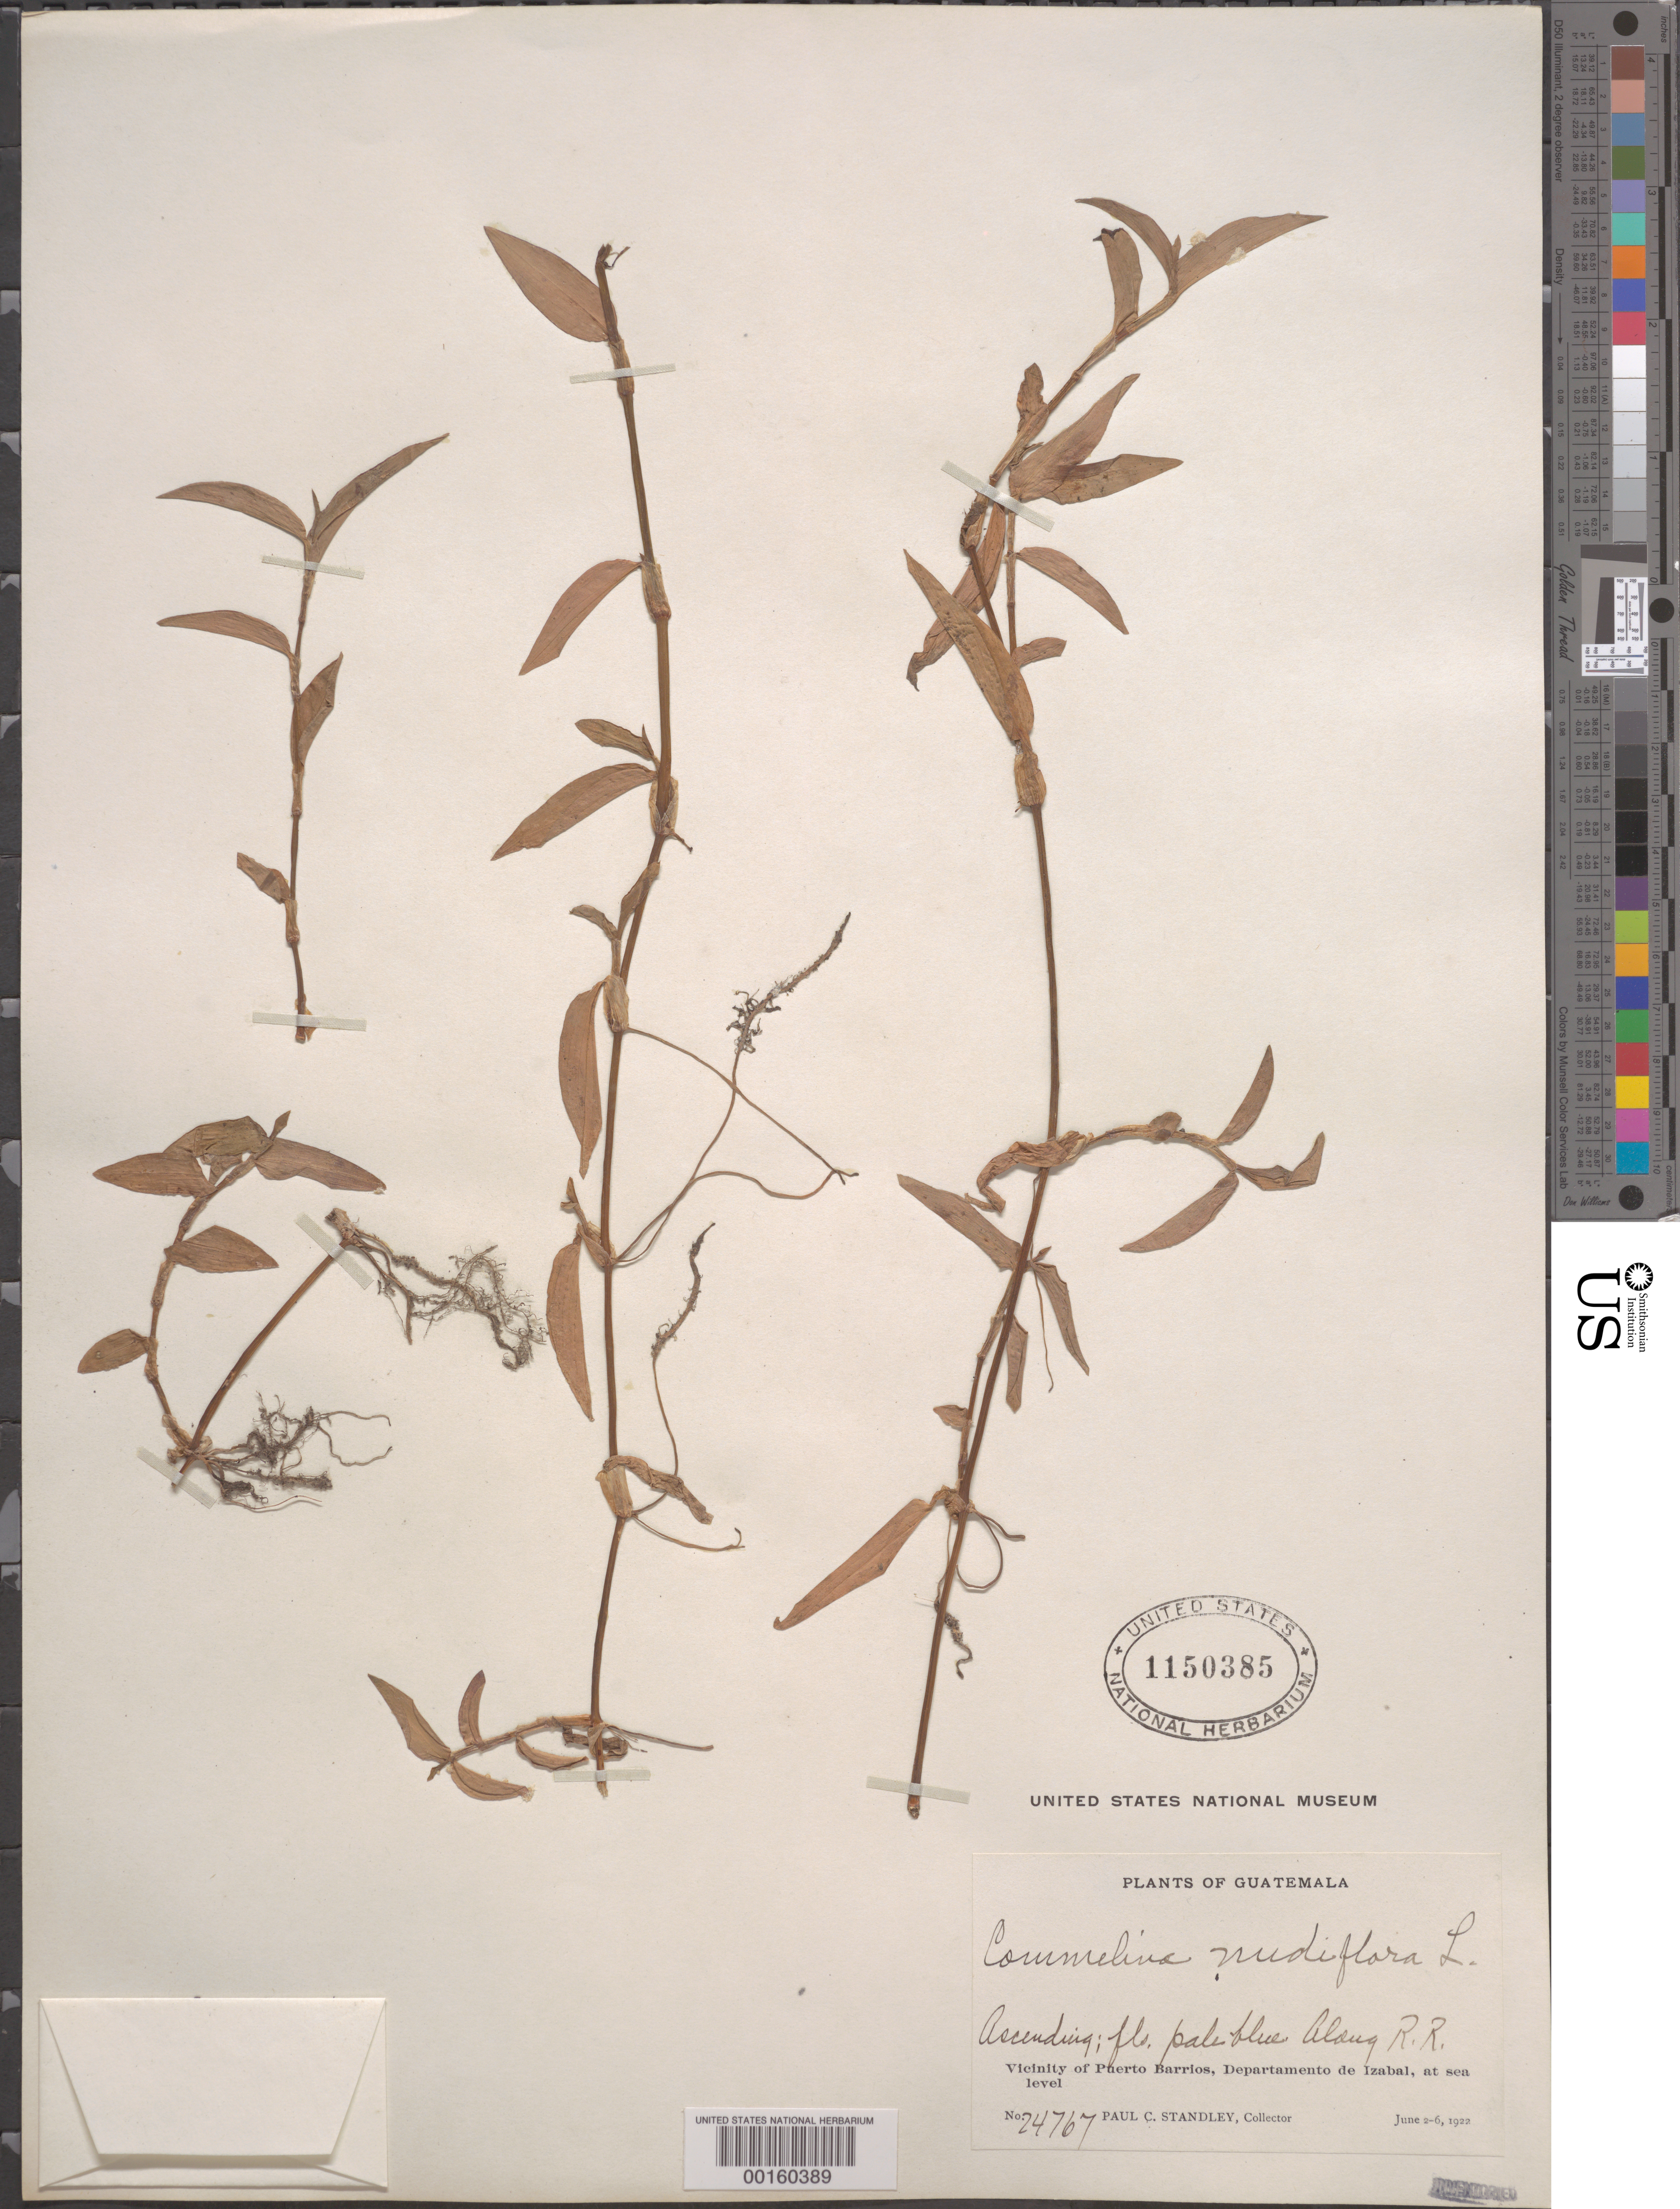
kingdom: Plantae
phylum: Tracheophyta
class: Liliopsida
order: Commelinales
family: Commelinaceae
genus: Commelina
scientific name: Commelina diffusa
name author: Burm. f.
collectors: P. C. Standley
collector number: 24767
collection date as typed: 02 Jun 1922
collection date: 1922-06-02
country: Guatemala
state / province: Izabal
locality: Puerto Barrios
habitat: Edge of railroad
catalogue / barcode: US 1150385